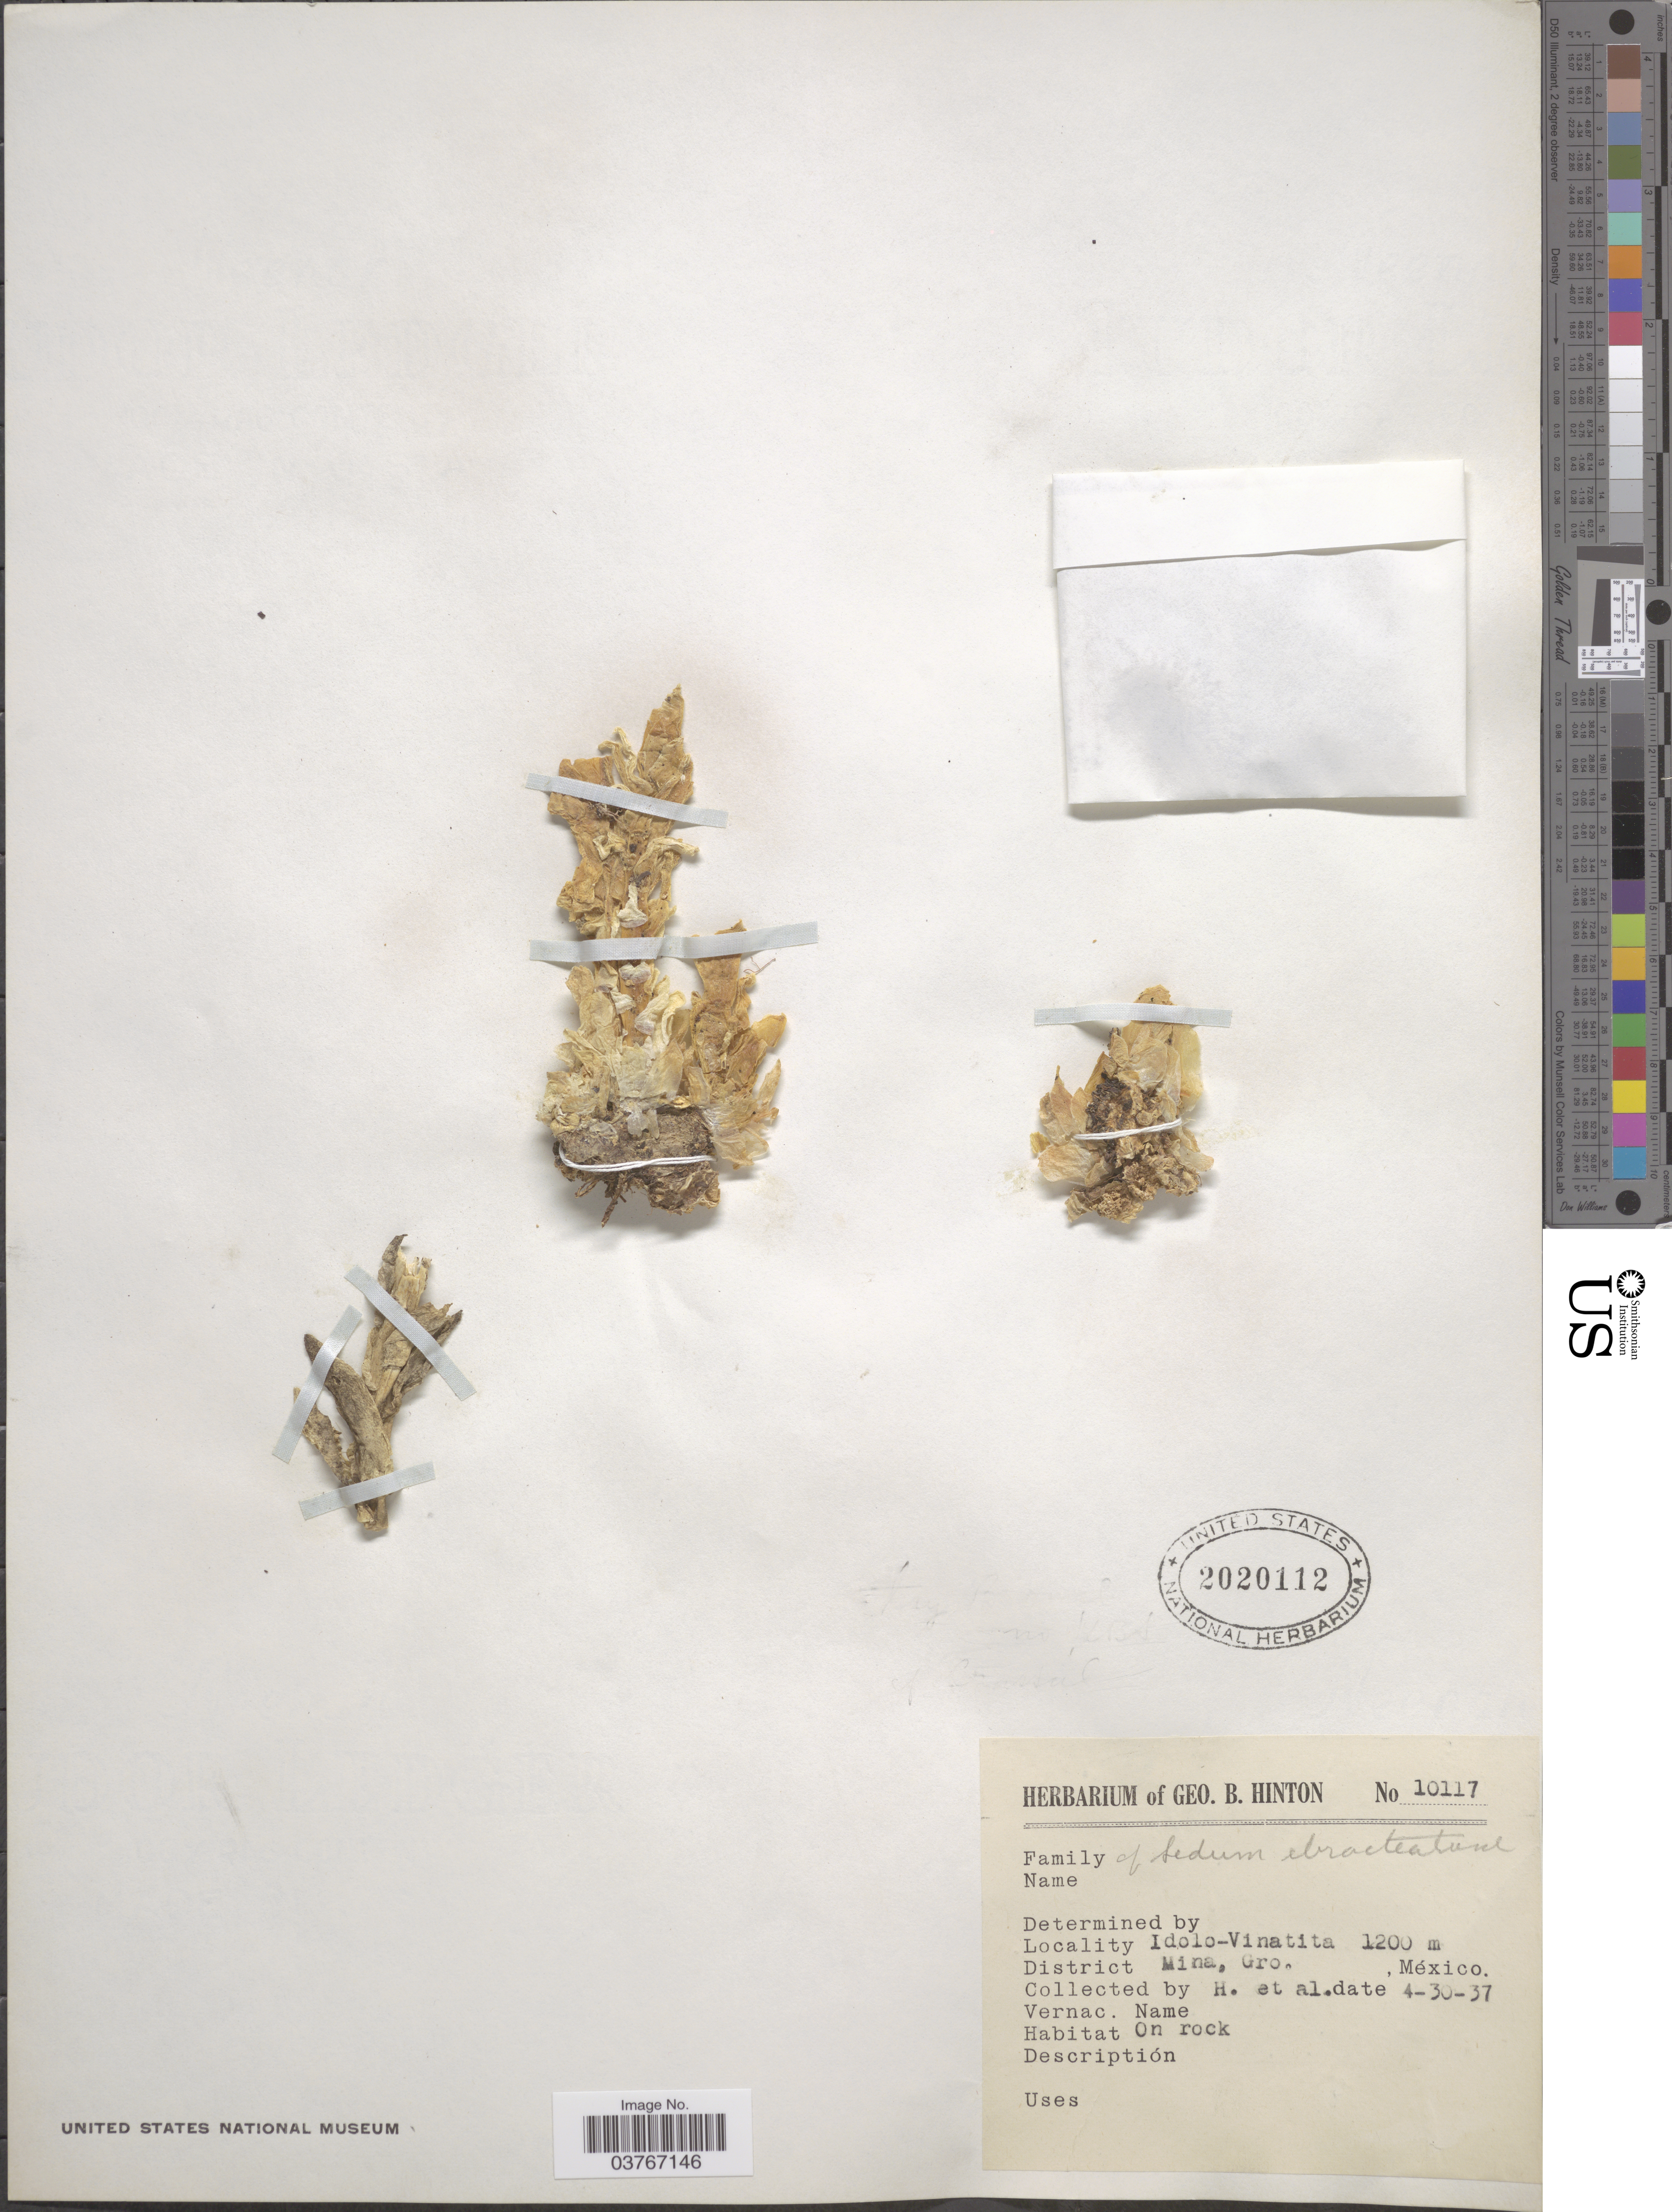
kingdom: Plantae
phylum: Tracheophyta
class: Magnoliopsida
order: Saxifragales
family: Crassulaceae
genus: Sedum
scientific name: Sedum ebracteatum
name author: Moc. & Sessé ex DC.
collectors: G. B. Hinton & et al.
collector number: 10117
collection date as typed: Transcribed d/m/y: 30/4/37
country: Mexico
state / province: Guerrero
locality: Idolo-Vinatita. District Mina.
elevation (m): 1200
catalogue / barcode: US 2020112